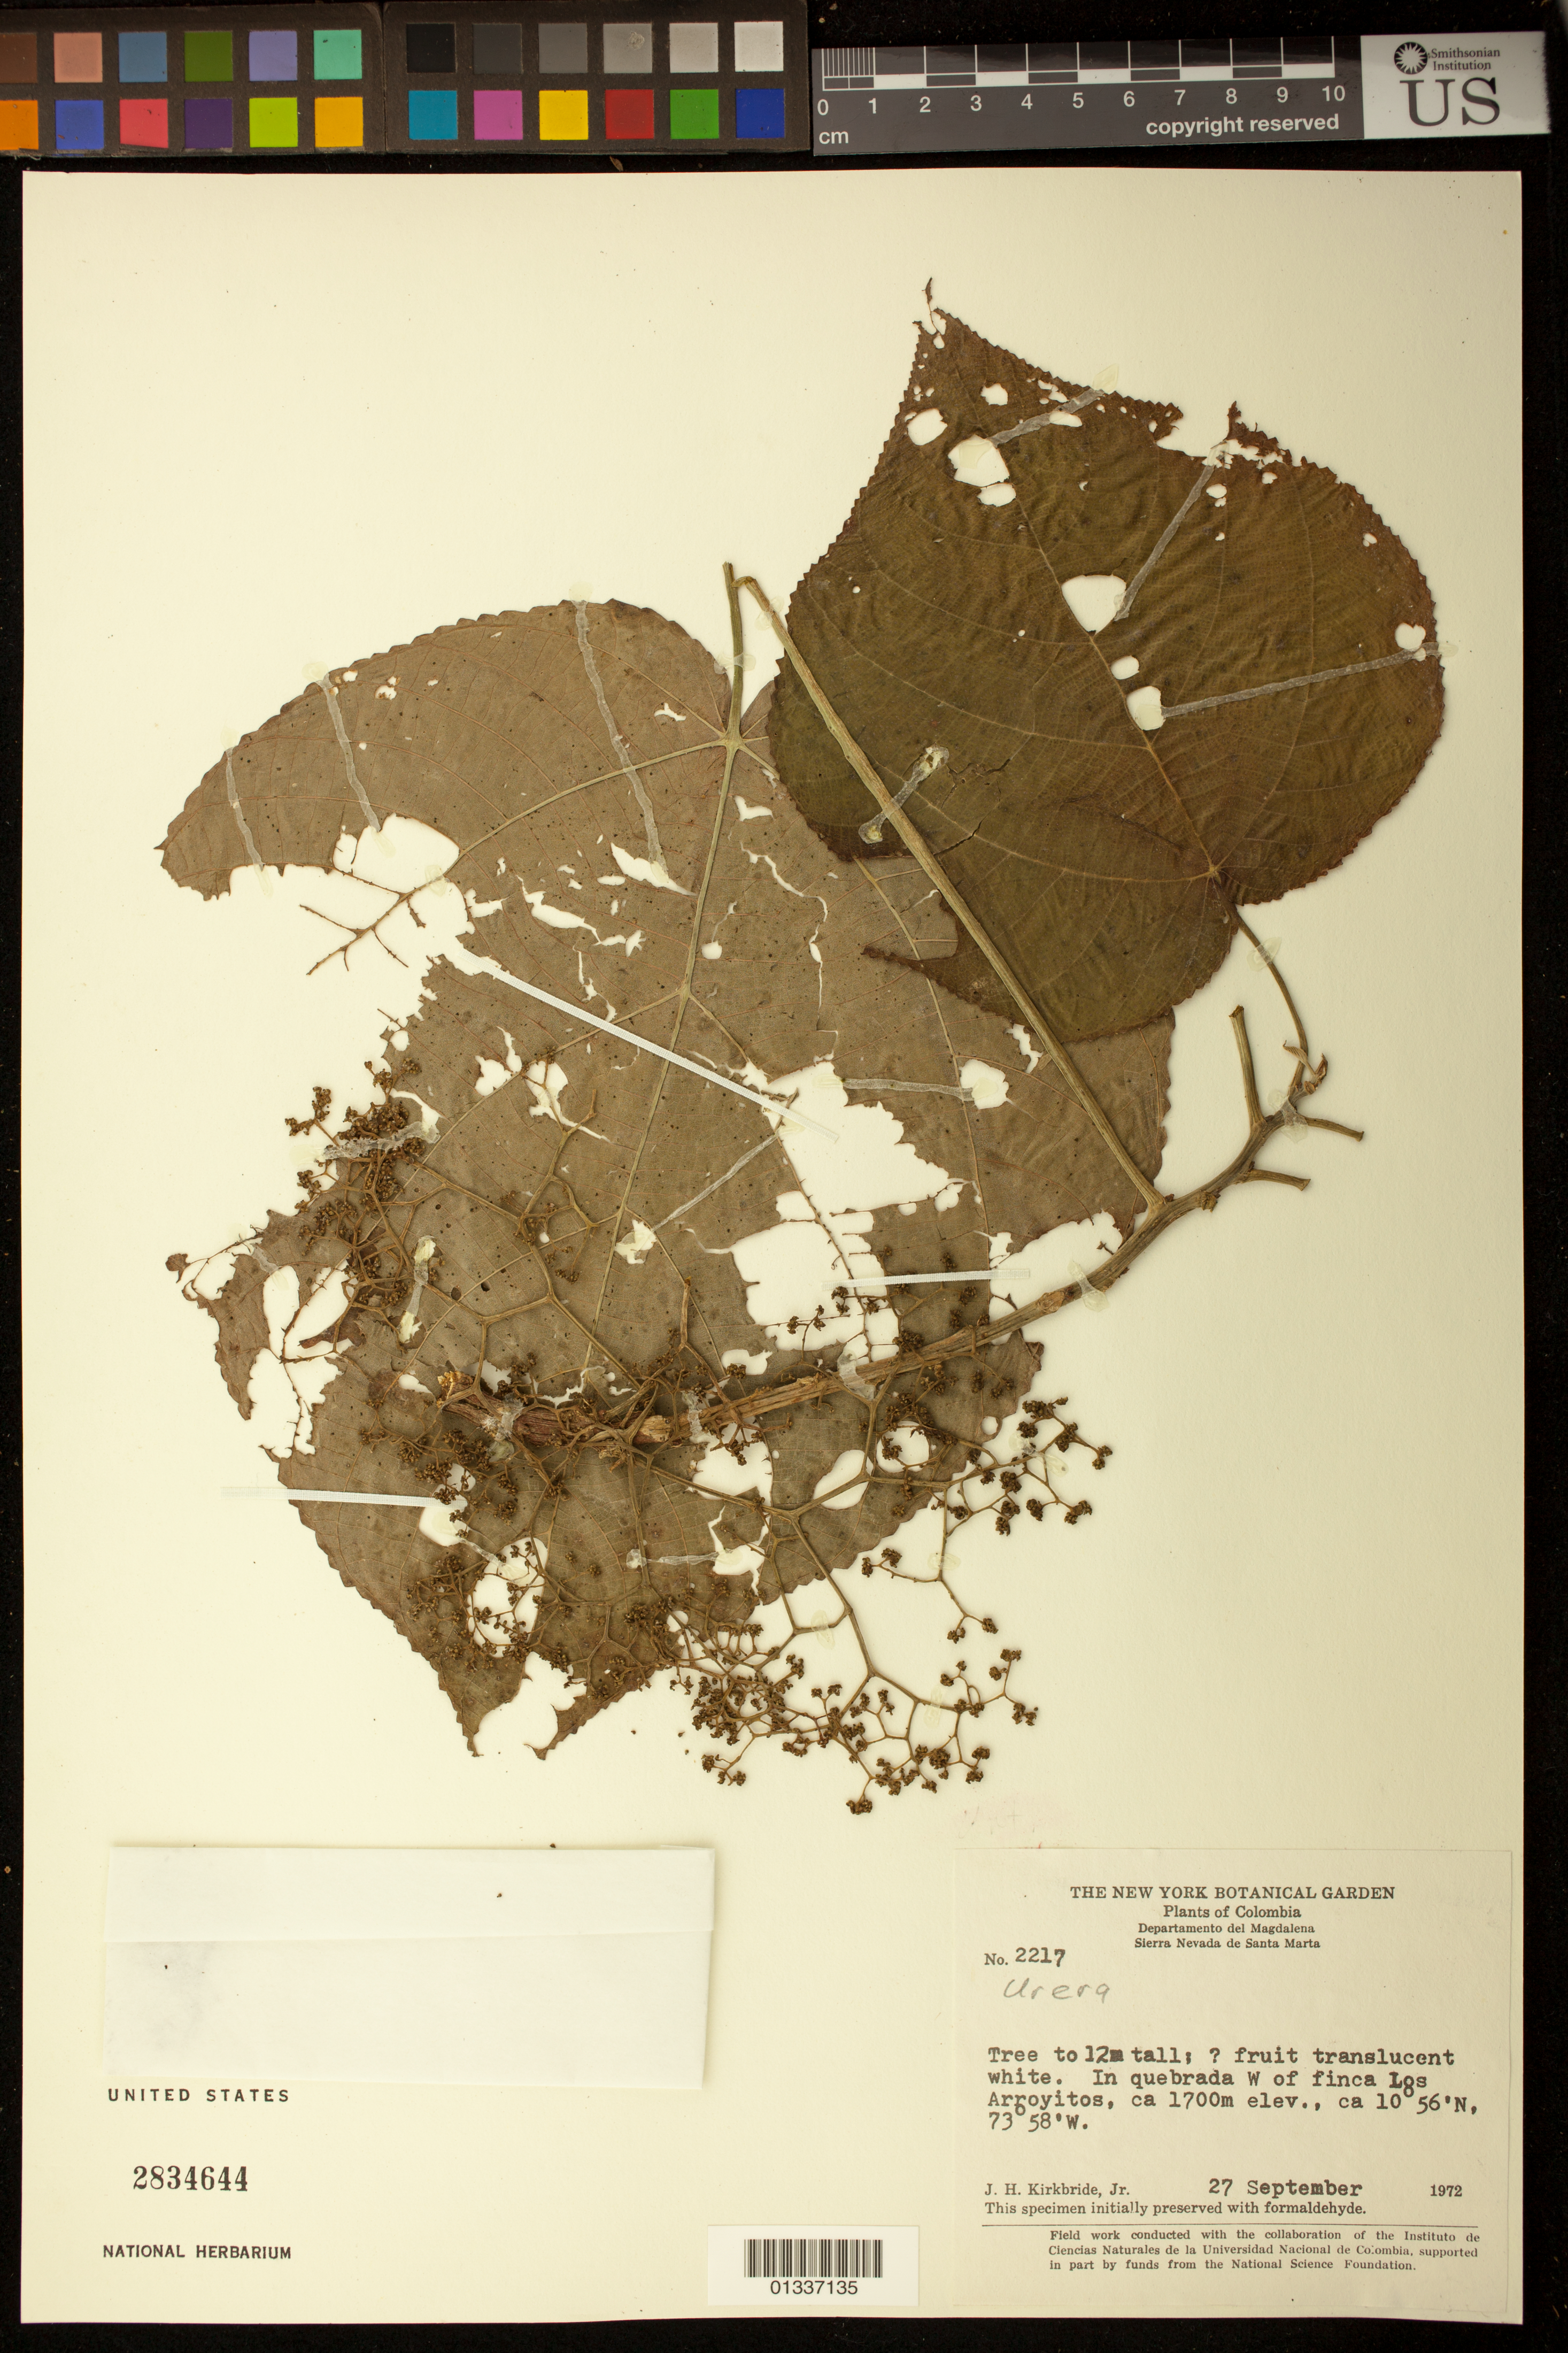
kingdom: Plantae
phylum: Tracheophyta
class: Magnoliopsida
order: Rosales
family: Urticaceae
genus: Urera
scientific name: Urera sp.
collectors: J. H. Kirkbride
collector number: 2217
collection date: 1972-09-27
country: Colombia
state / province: Magdalena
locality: Departamento del Magdalena. Sierra Nevada de Santa Marta. In quebrada W of finca Los Arroyitos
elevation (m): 1700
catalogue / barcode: US 2834644